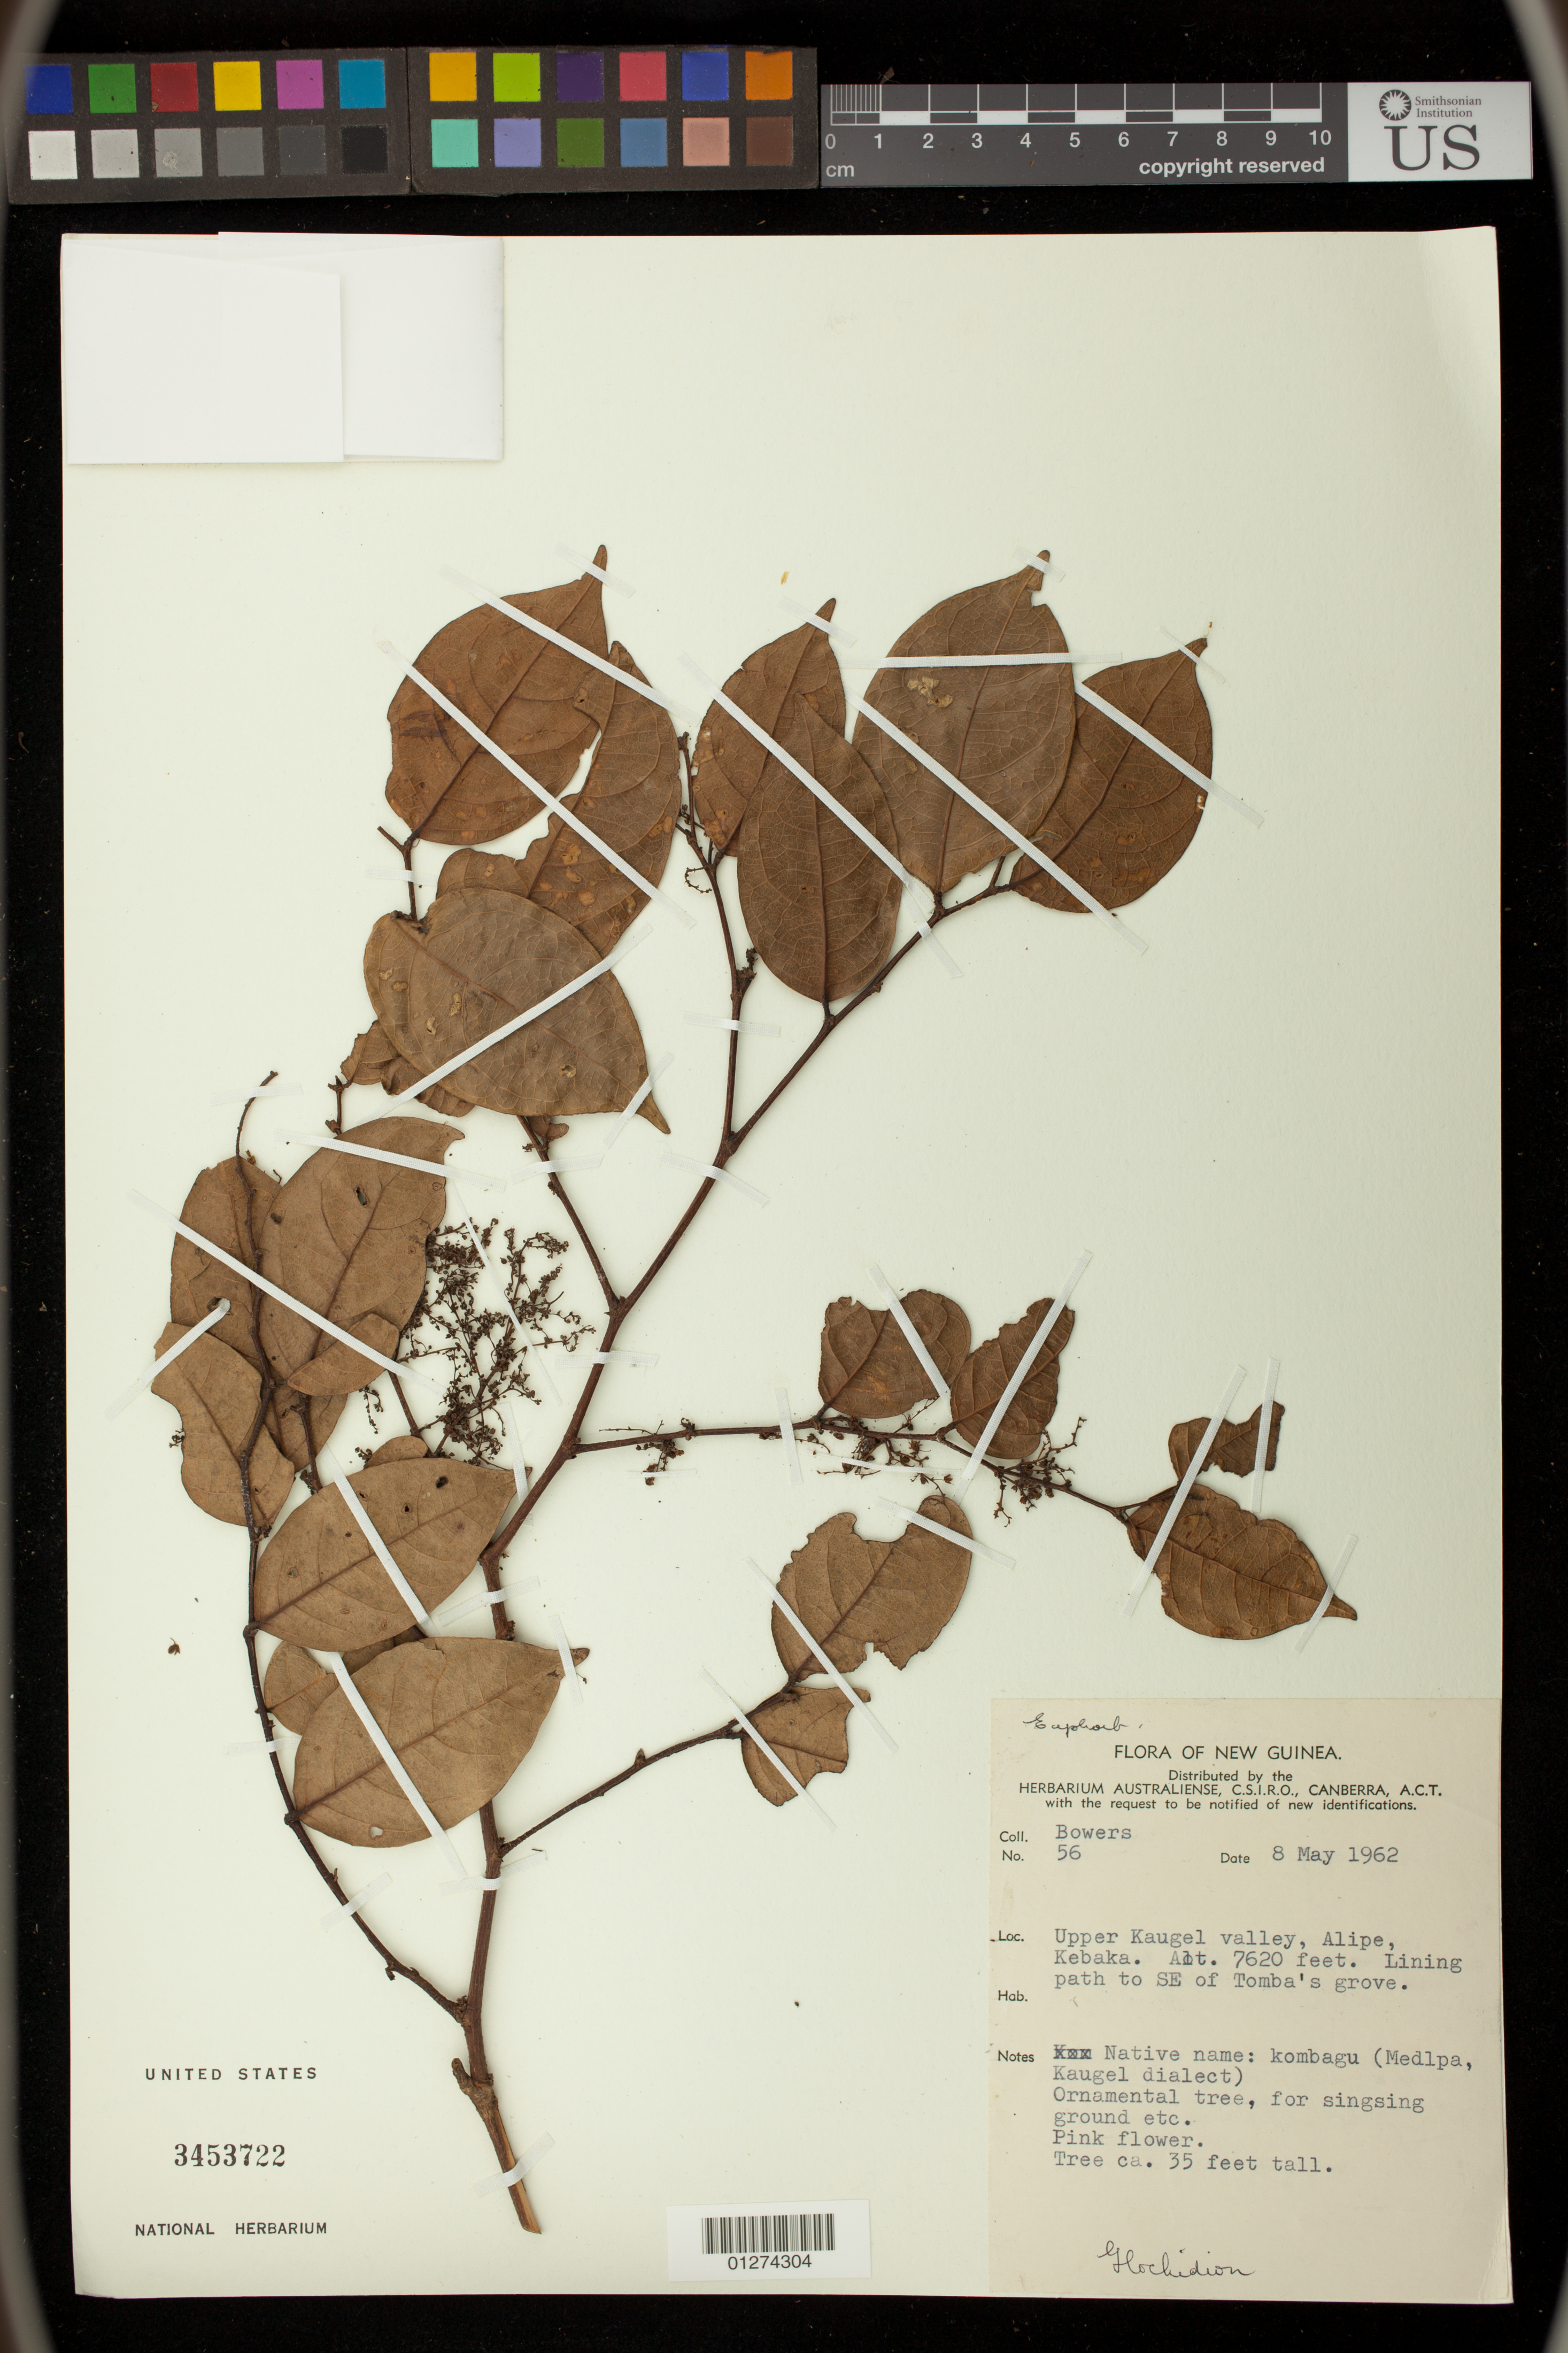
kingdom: Plantae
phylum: Tracheophyta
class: Magnoliopsida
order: Malpighiales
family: Phyllanthaceae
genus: Glochidion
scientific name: Glochidion sp.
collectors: -. Bowers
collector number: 56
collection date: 1962-05-08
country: Papua New Guinea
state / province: Western Highlands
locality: Upper Kaugel valley, Alipe, Kebaka.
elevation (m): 2323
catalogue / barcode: US 3453722